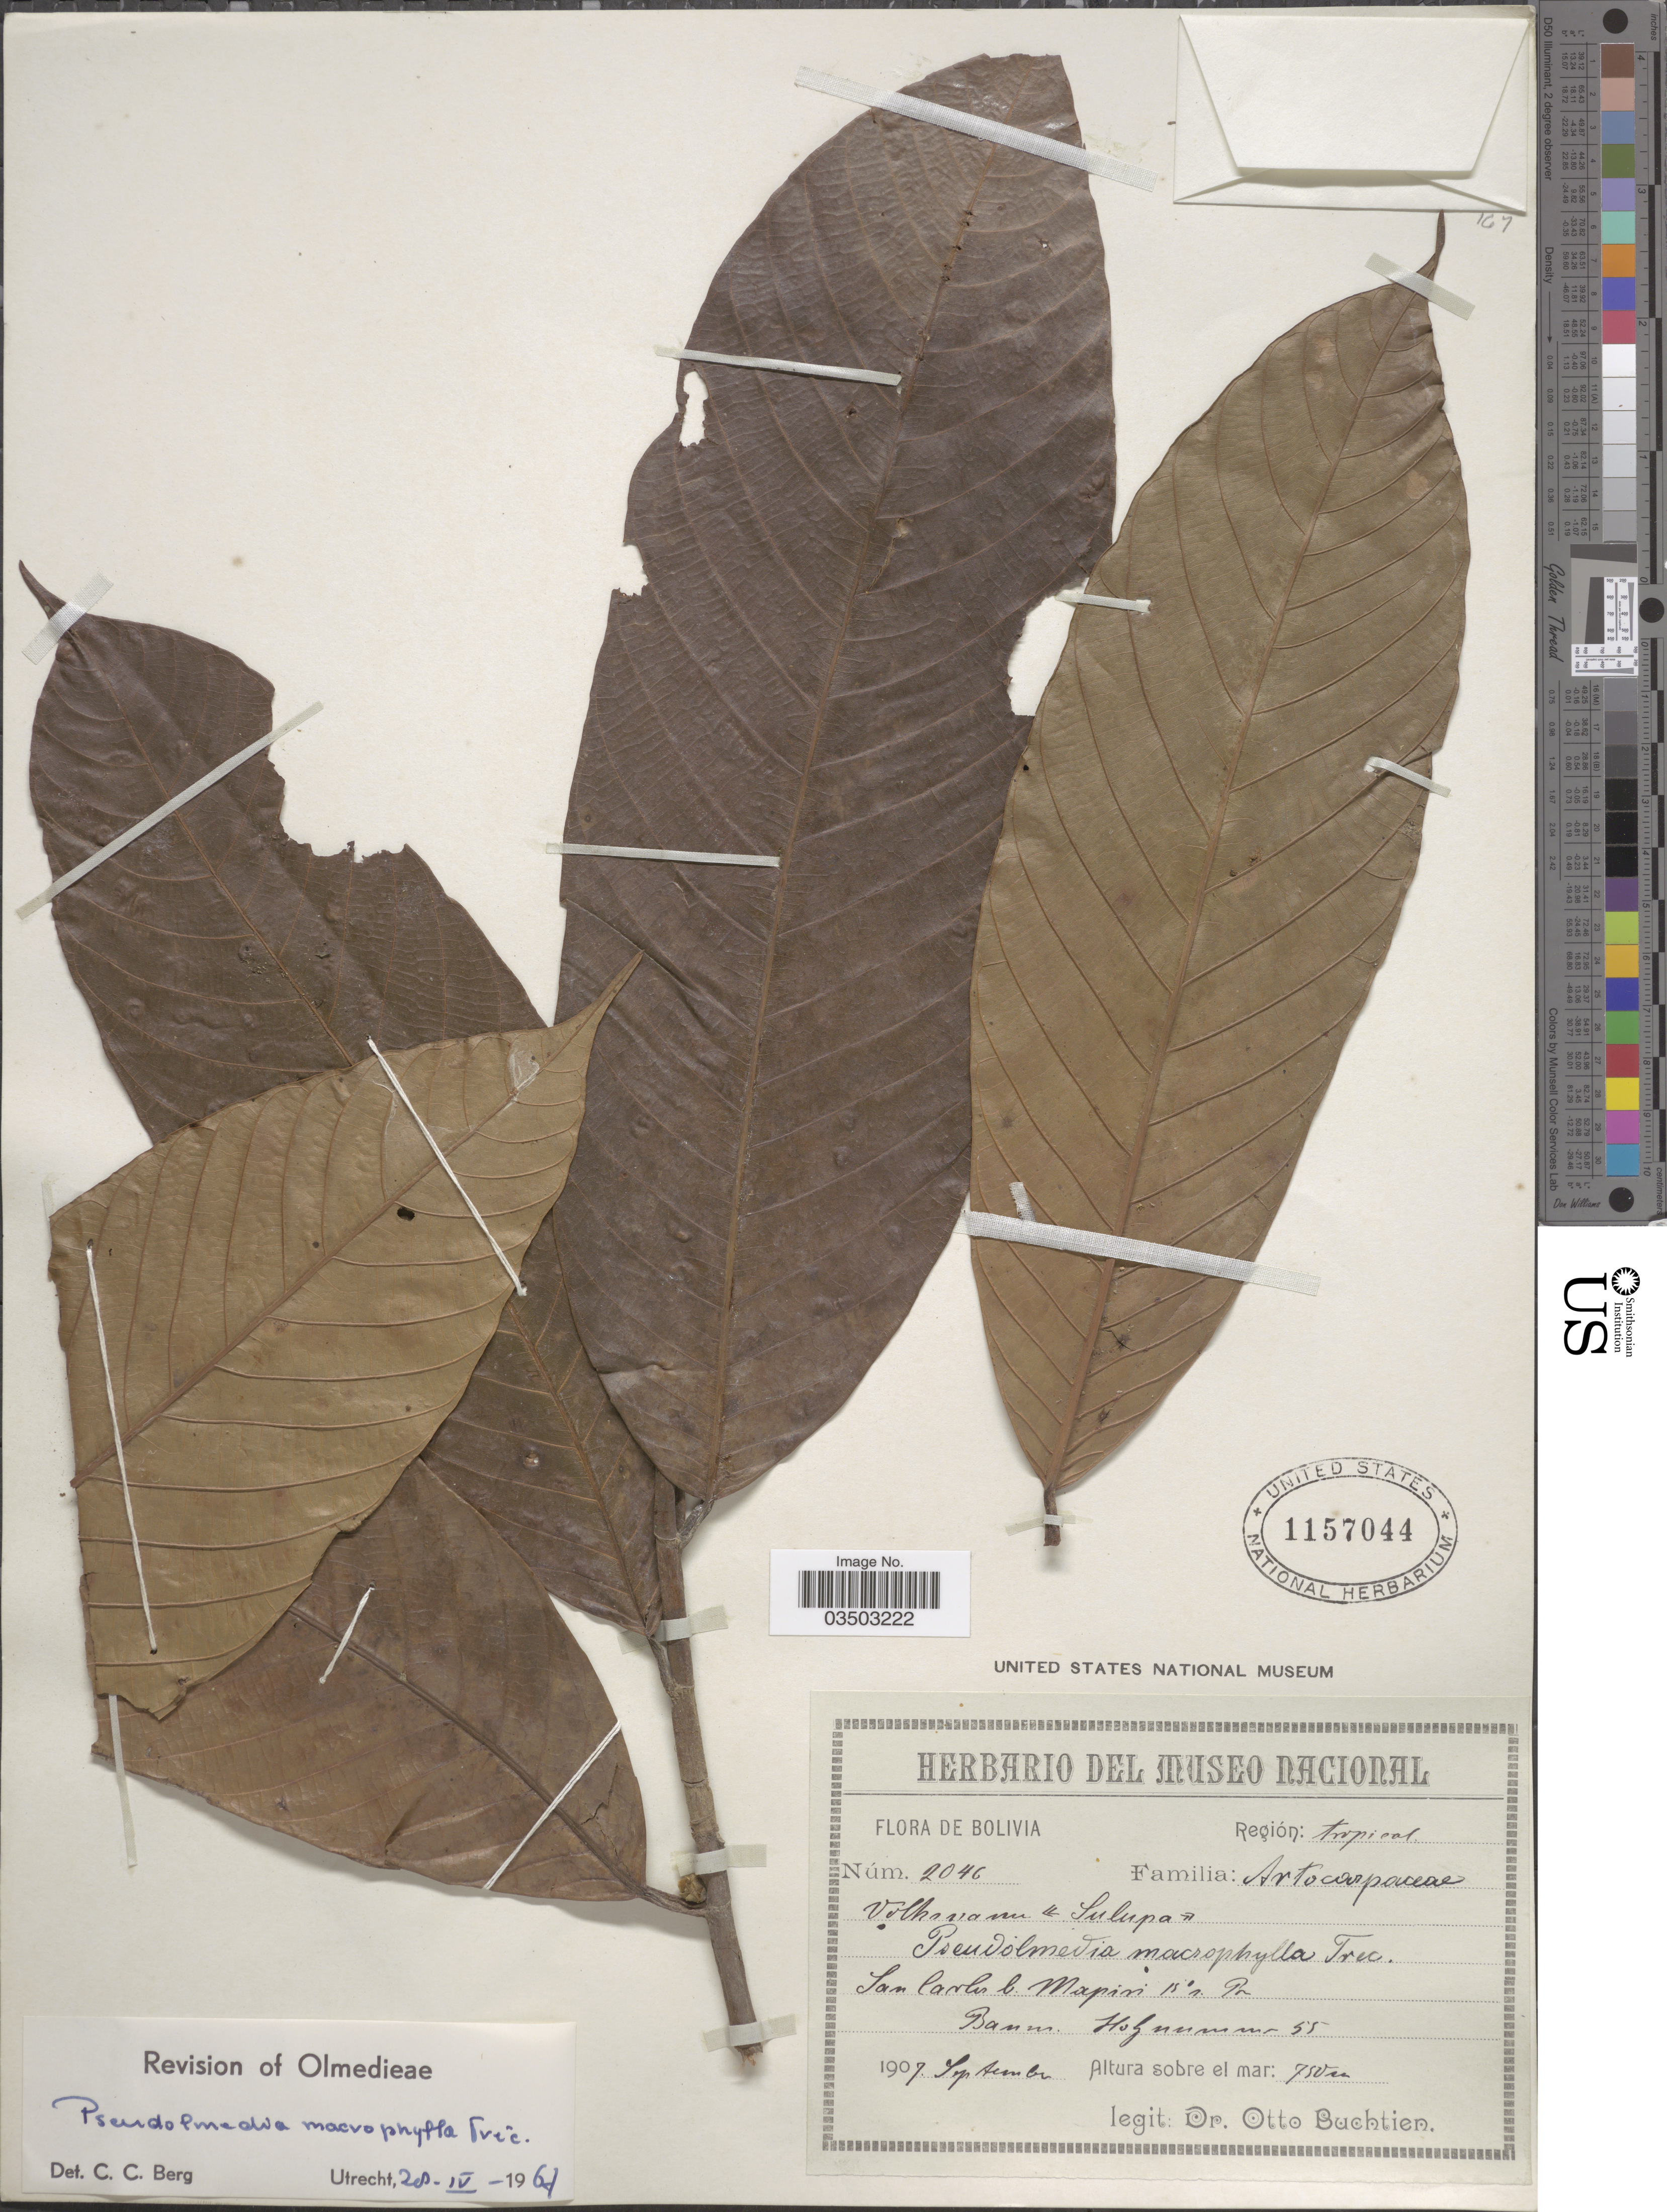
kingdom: Plantae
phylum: Tracheophyta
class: Magnoliopsida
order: Rosales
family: Moraceae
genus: Pseudolmedia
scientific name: Pseudolmedia macrophylla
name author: Trécul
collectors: O. Buchtien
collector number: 2046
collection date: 1907-09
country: Bolivia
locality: Región: tropical. San Carlos b. Mapiri 15° s. Br.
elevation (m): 750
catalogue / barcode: US 1157044